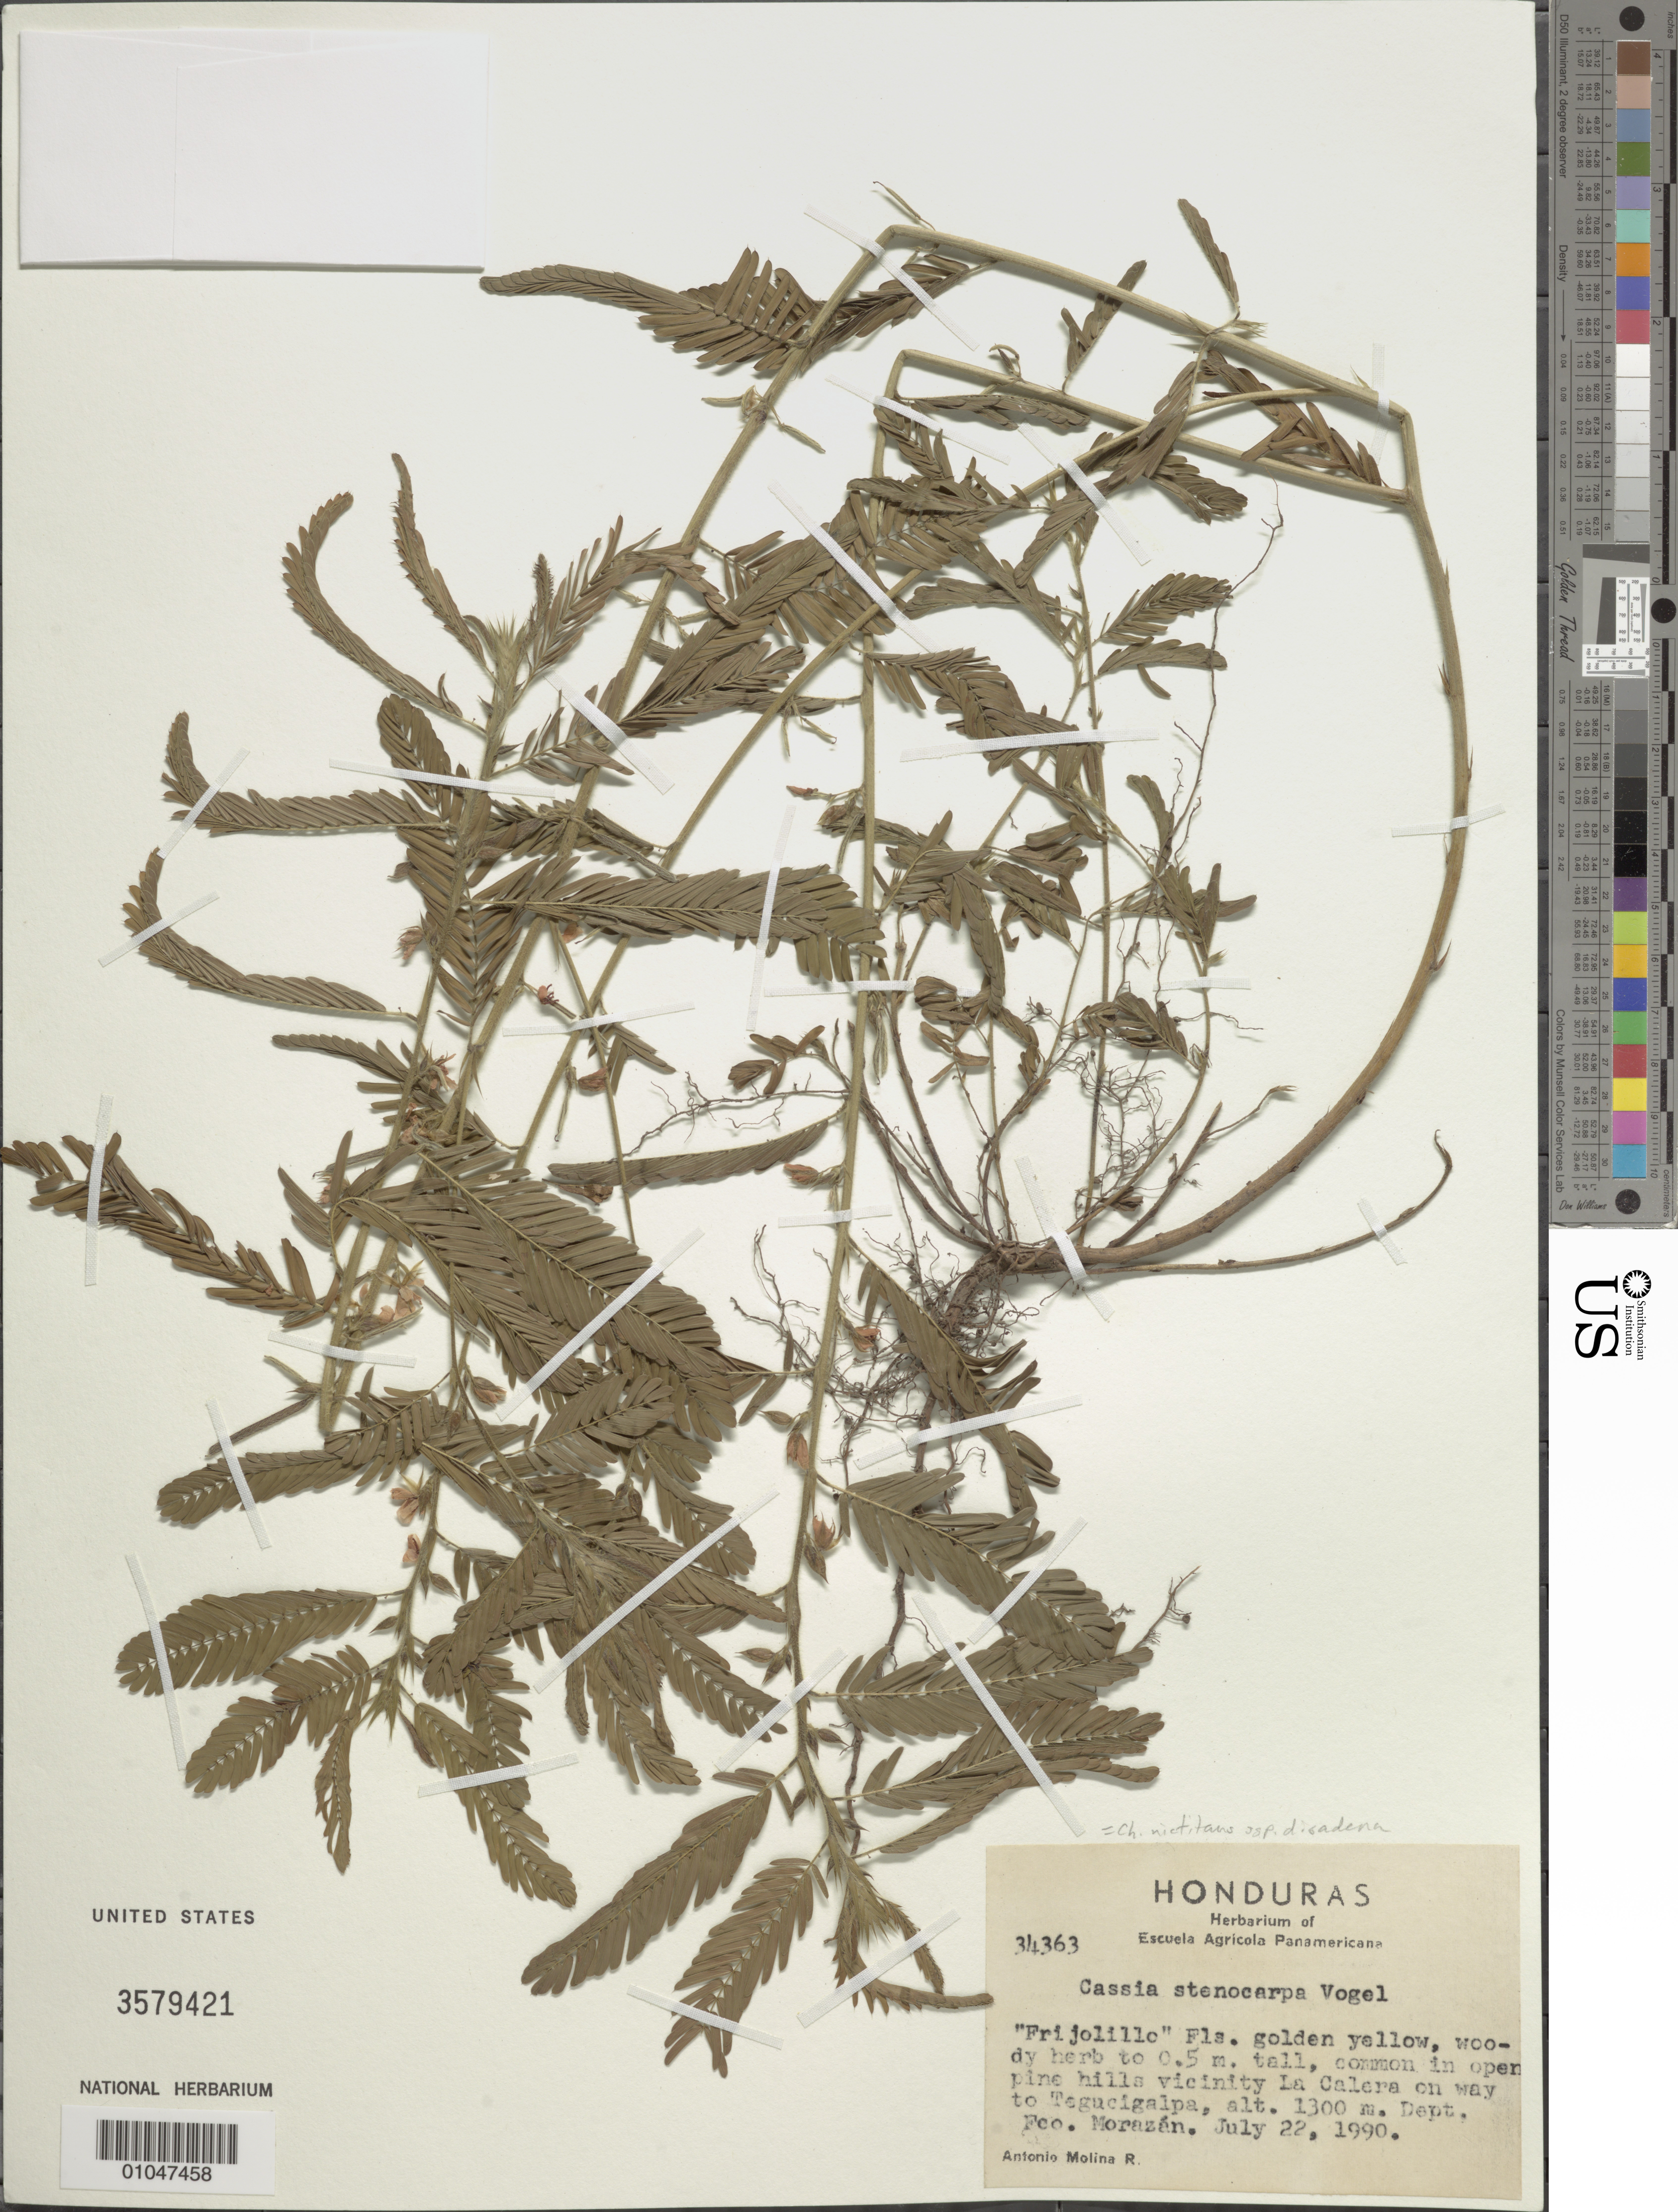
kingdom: Plantae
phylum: Tracheophyta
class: Magnoliopsida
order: Fabales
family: Fabaceae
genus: Chamaecrista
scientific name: Chamaecrista nictitans var. disadena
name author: (Steud.) H.S. Irwin & Barneby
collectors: A. Molina R.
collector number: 34363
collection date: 1990-07-22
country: Honduras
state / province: Fco. Morazán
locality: Open pine hills vicinity of La Calera on way to Tegucigalpa.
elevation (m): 1300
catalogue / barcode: US 3579421